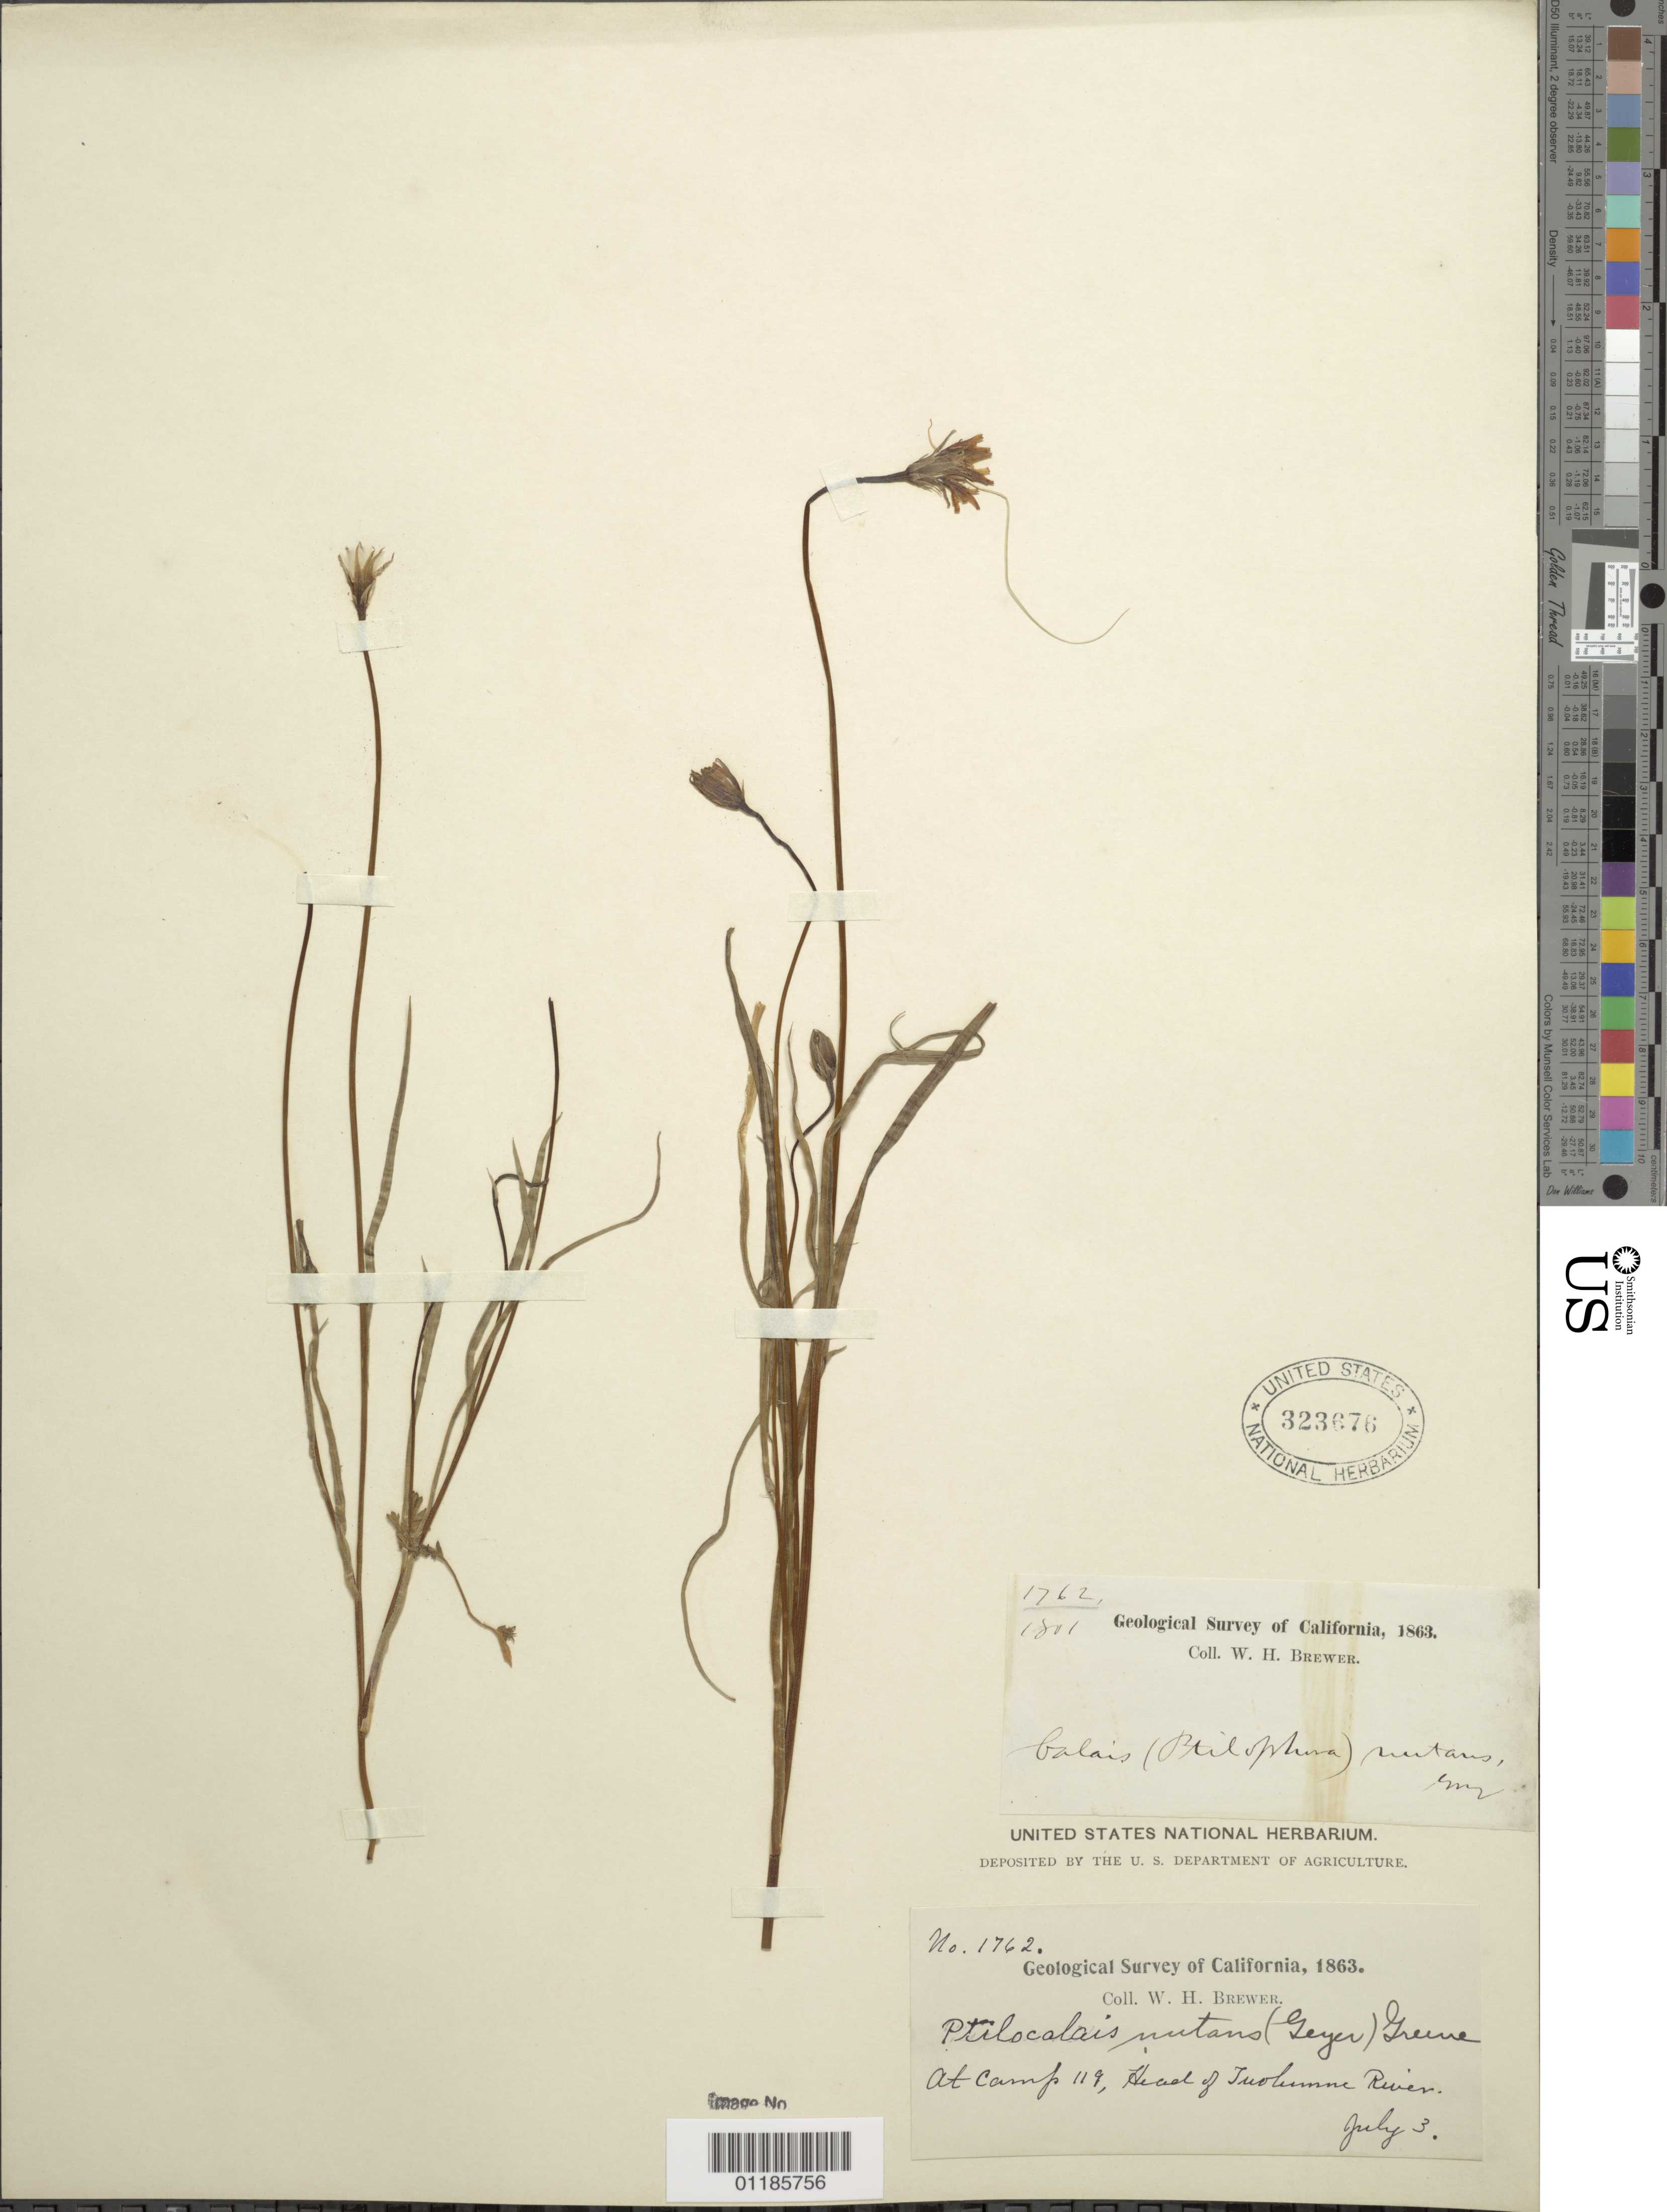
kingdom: Plantae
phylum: Tracheophyta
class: Magnoliopsida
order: Asterales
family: Asteraceae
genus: Microseris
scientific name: Microseris nutans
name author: (Hook.) Sch. Bip.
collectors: W. H. Brewer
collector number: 1762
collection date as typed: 03 Jul 1863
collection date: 1863-07-03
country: United States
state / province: California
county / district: Tuolumne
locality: Camp 119, head of Tuolumne River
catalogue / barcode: US 323676